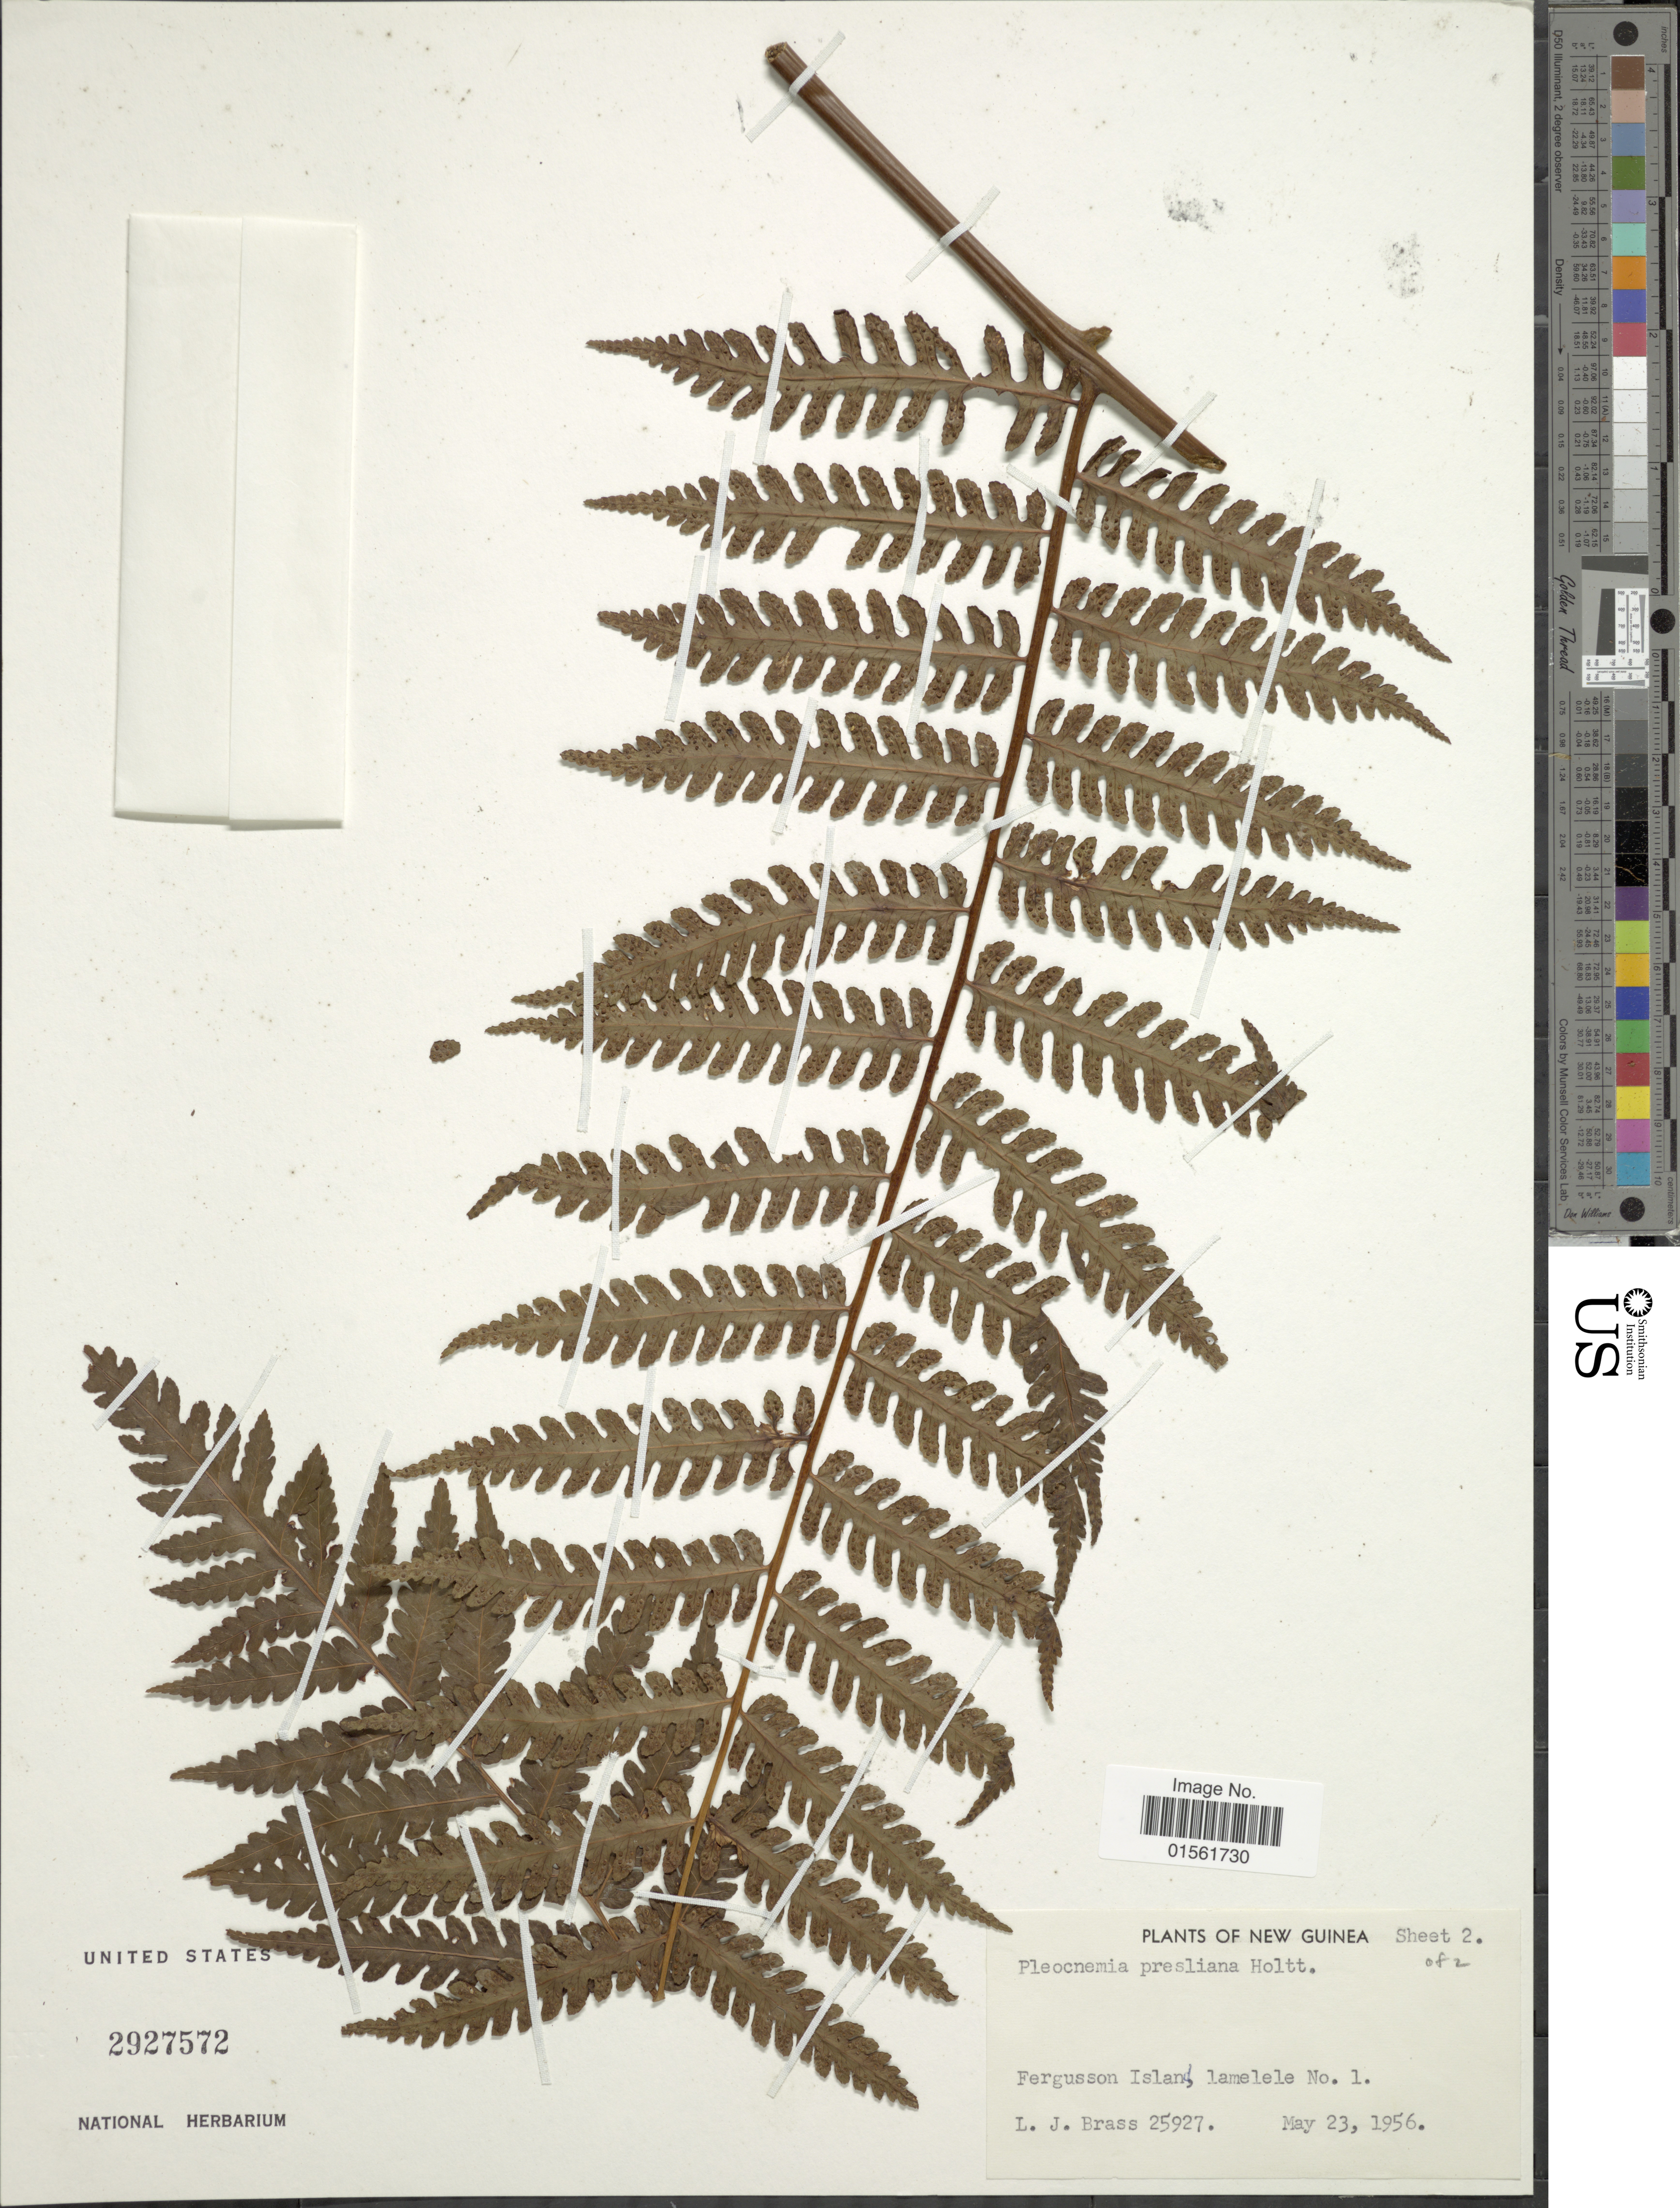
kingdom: Plantae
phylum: Tracheophyta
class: Polypodiopsida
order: Polypodiales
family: Dryopteridaceae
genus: Pleocnemia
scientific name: Pleocnemia presliana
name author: Holttum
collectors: L. J. Brass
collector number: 25927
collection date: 1956-05-23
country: Papua New Guinea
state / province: Milne Bay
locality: New Guinea. Fergusson Island, lamelele No. 1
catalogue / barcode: US 2927572